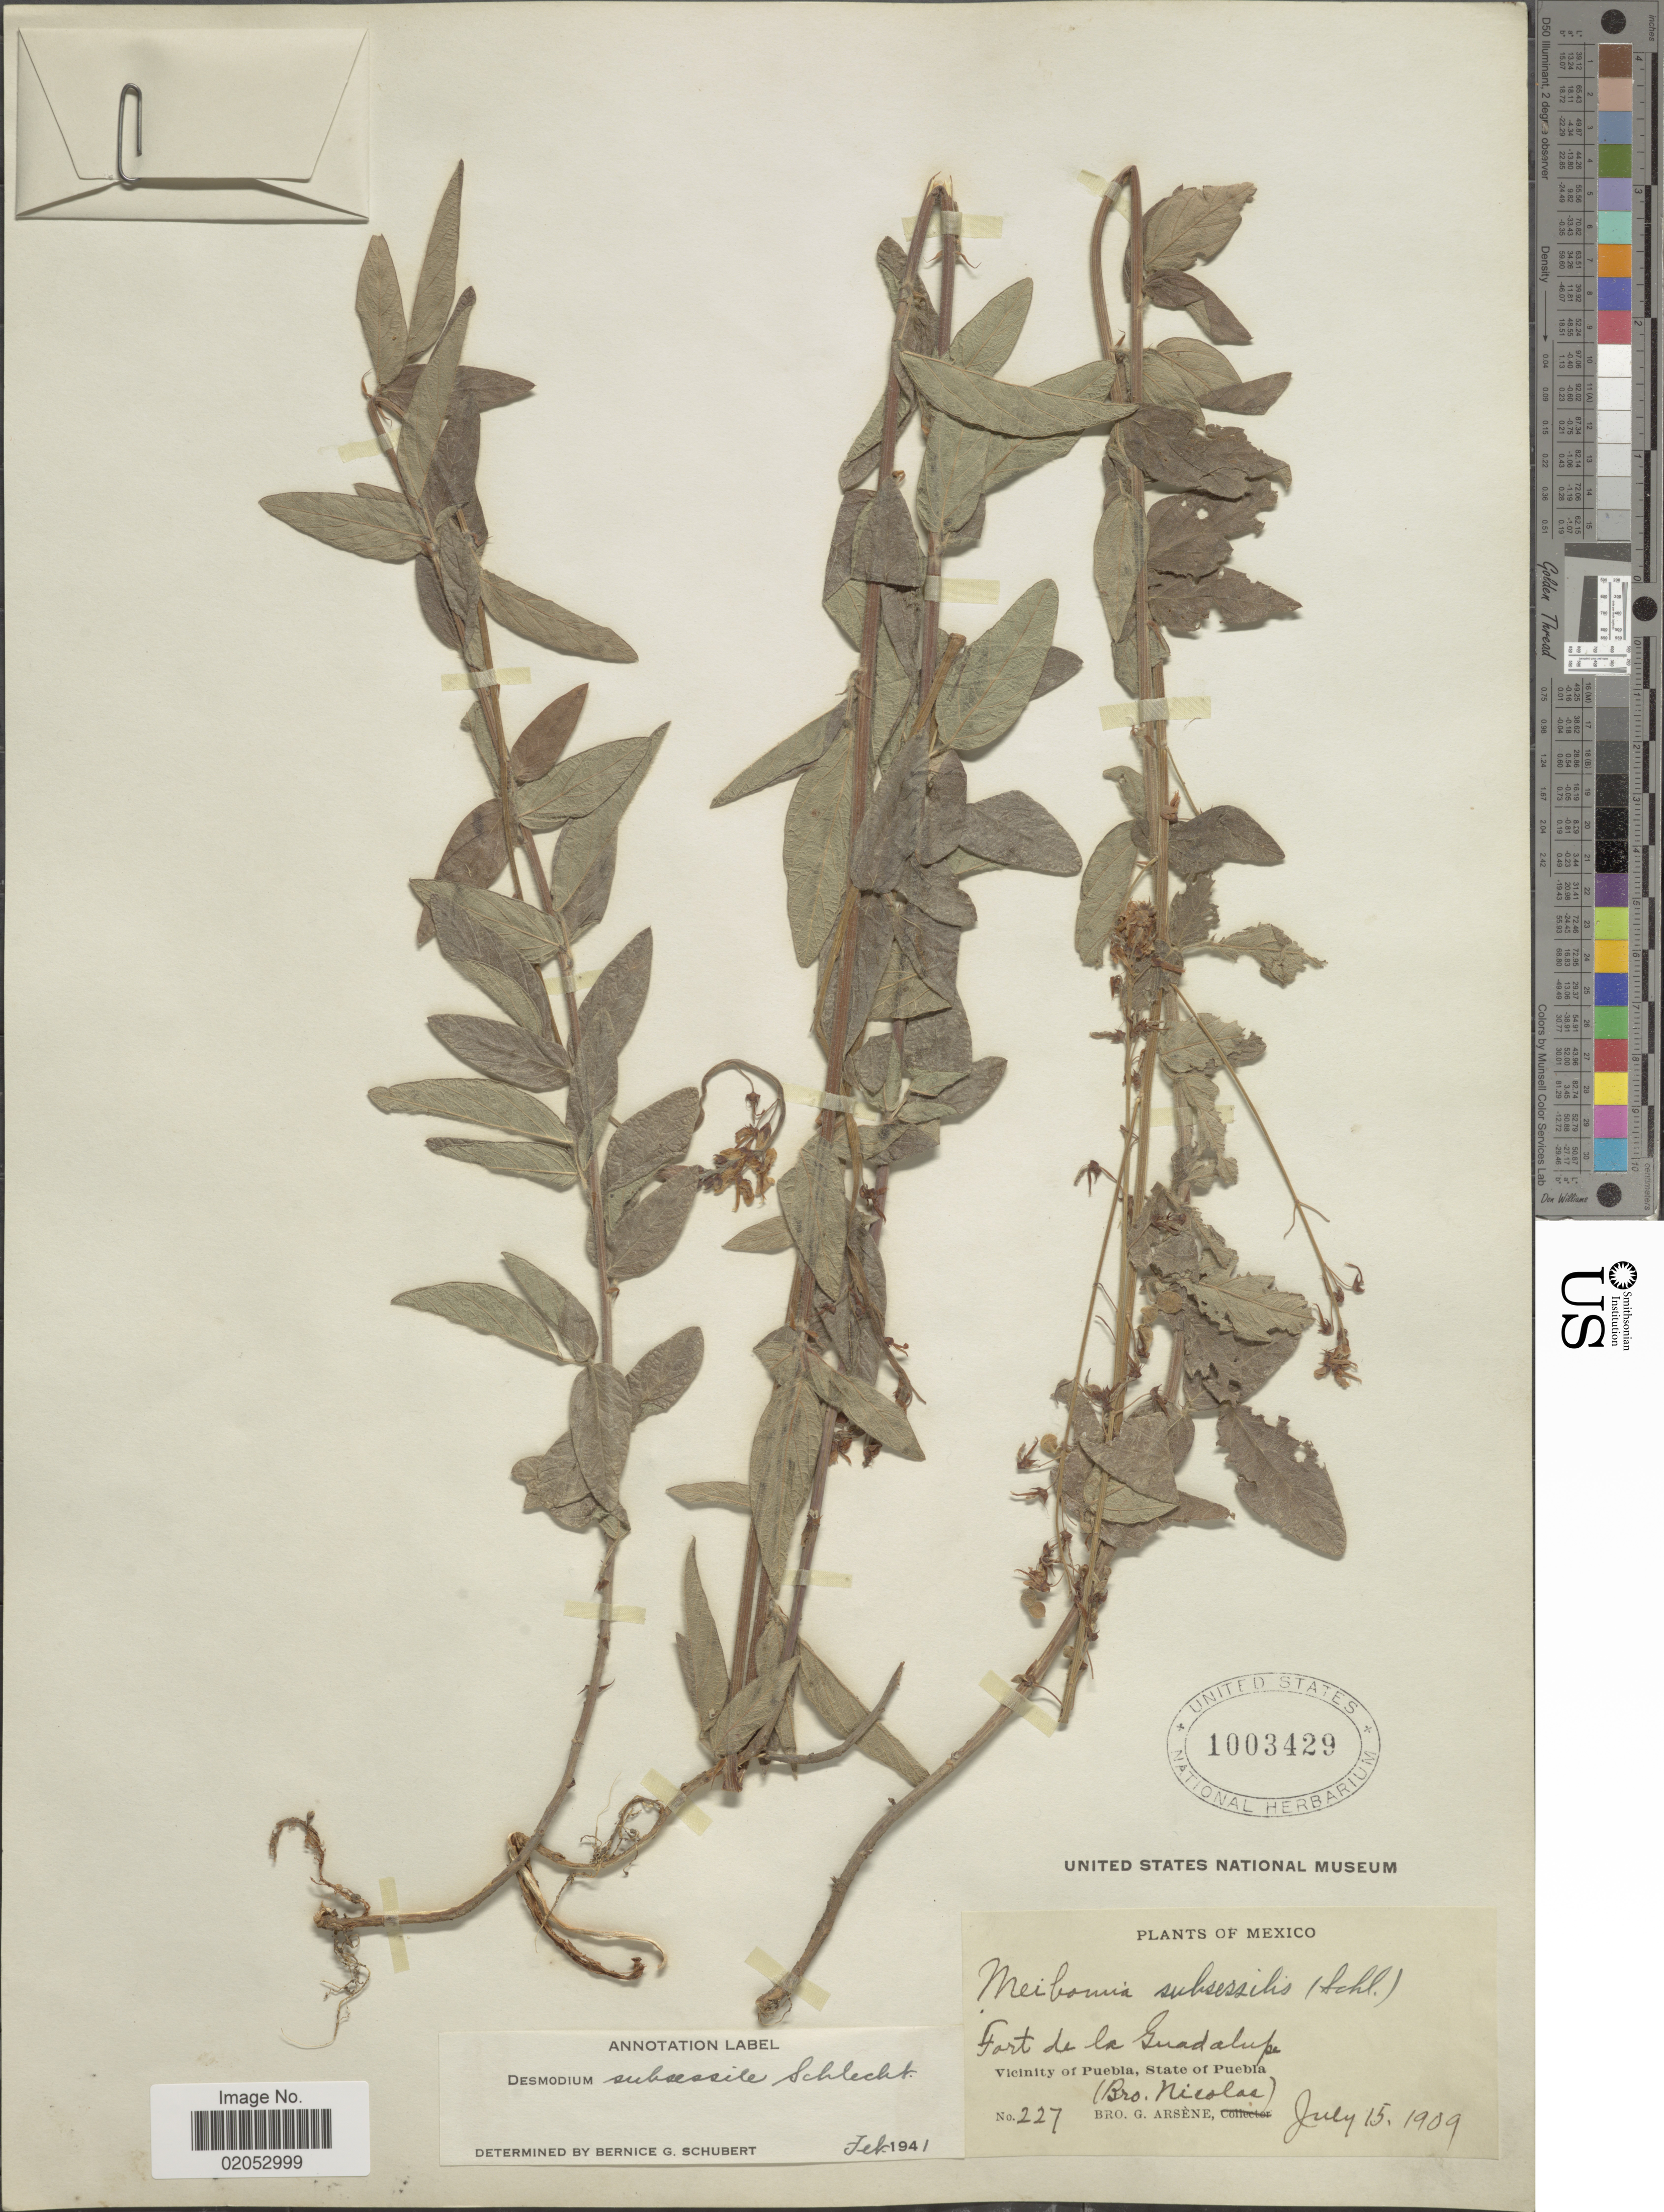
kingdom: Plantae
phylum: Tracheophyta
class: Magnoliopsida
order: Fabales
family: Fabaceae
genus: Desmodium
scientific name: Desmodium subsessile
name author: Seaton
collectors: Bro. G. Arsène & B. Nicolas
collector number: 227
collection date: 1909-07-15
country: Mexico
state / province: Puebla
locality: Fort de la Guadalupe. Vicinity of Puebla, State of Puebla.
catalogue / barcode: US 1003429